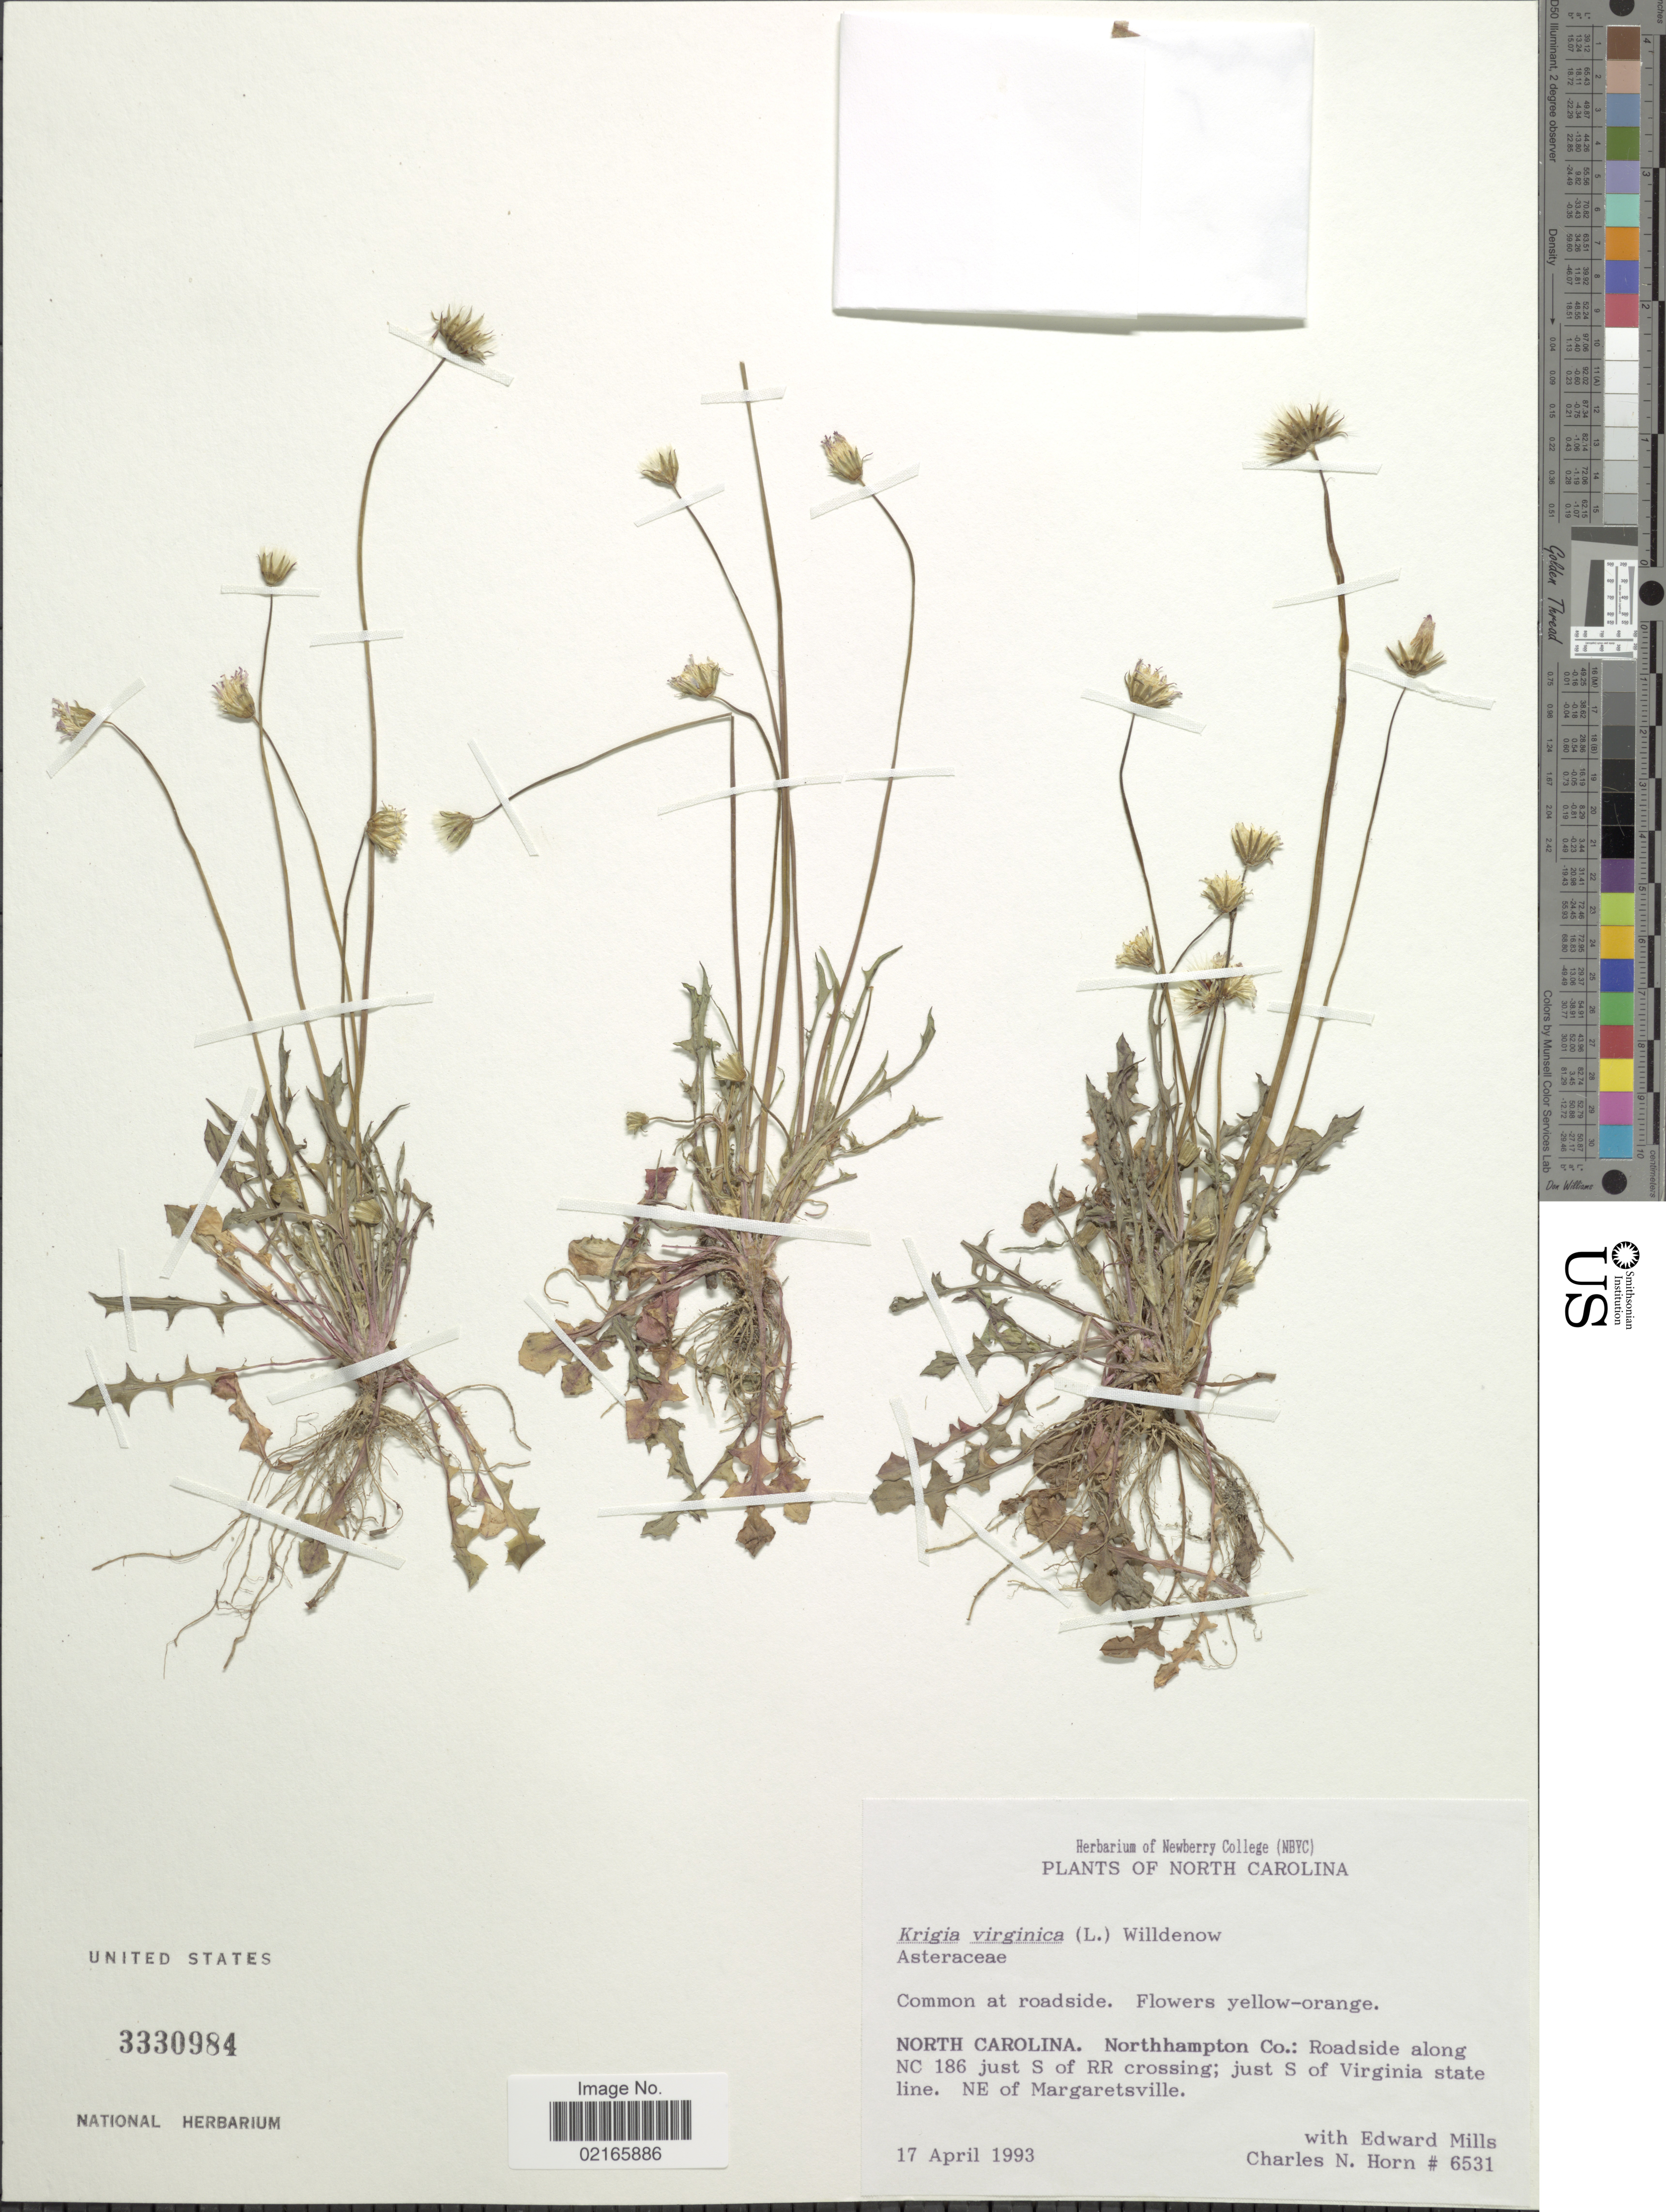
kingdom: Plantae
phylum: Tracheophyta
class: Magnoliopsida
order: Asterales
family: Asteraceae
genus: Krigia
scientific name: Krigia virginica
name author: (L.) Willd.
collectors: C. N. Horn & E. Mills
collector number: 6531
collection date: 1993-04-17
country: United States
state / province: North Carolina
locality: Common at roadside, Nothhampton Co.: roadside along NC 186 just S of RR crossing; just S of Virginia state line, NE of Margaretsville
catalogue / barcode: US 3330984